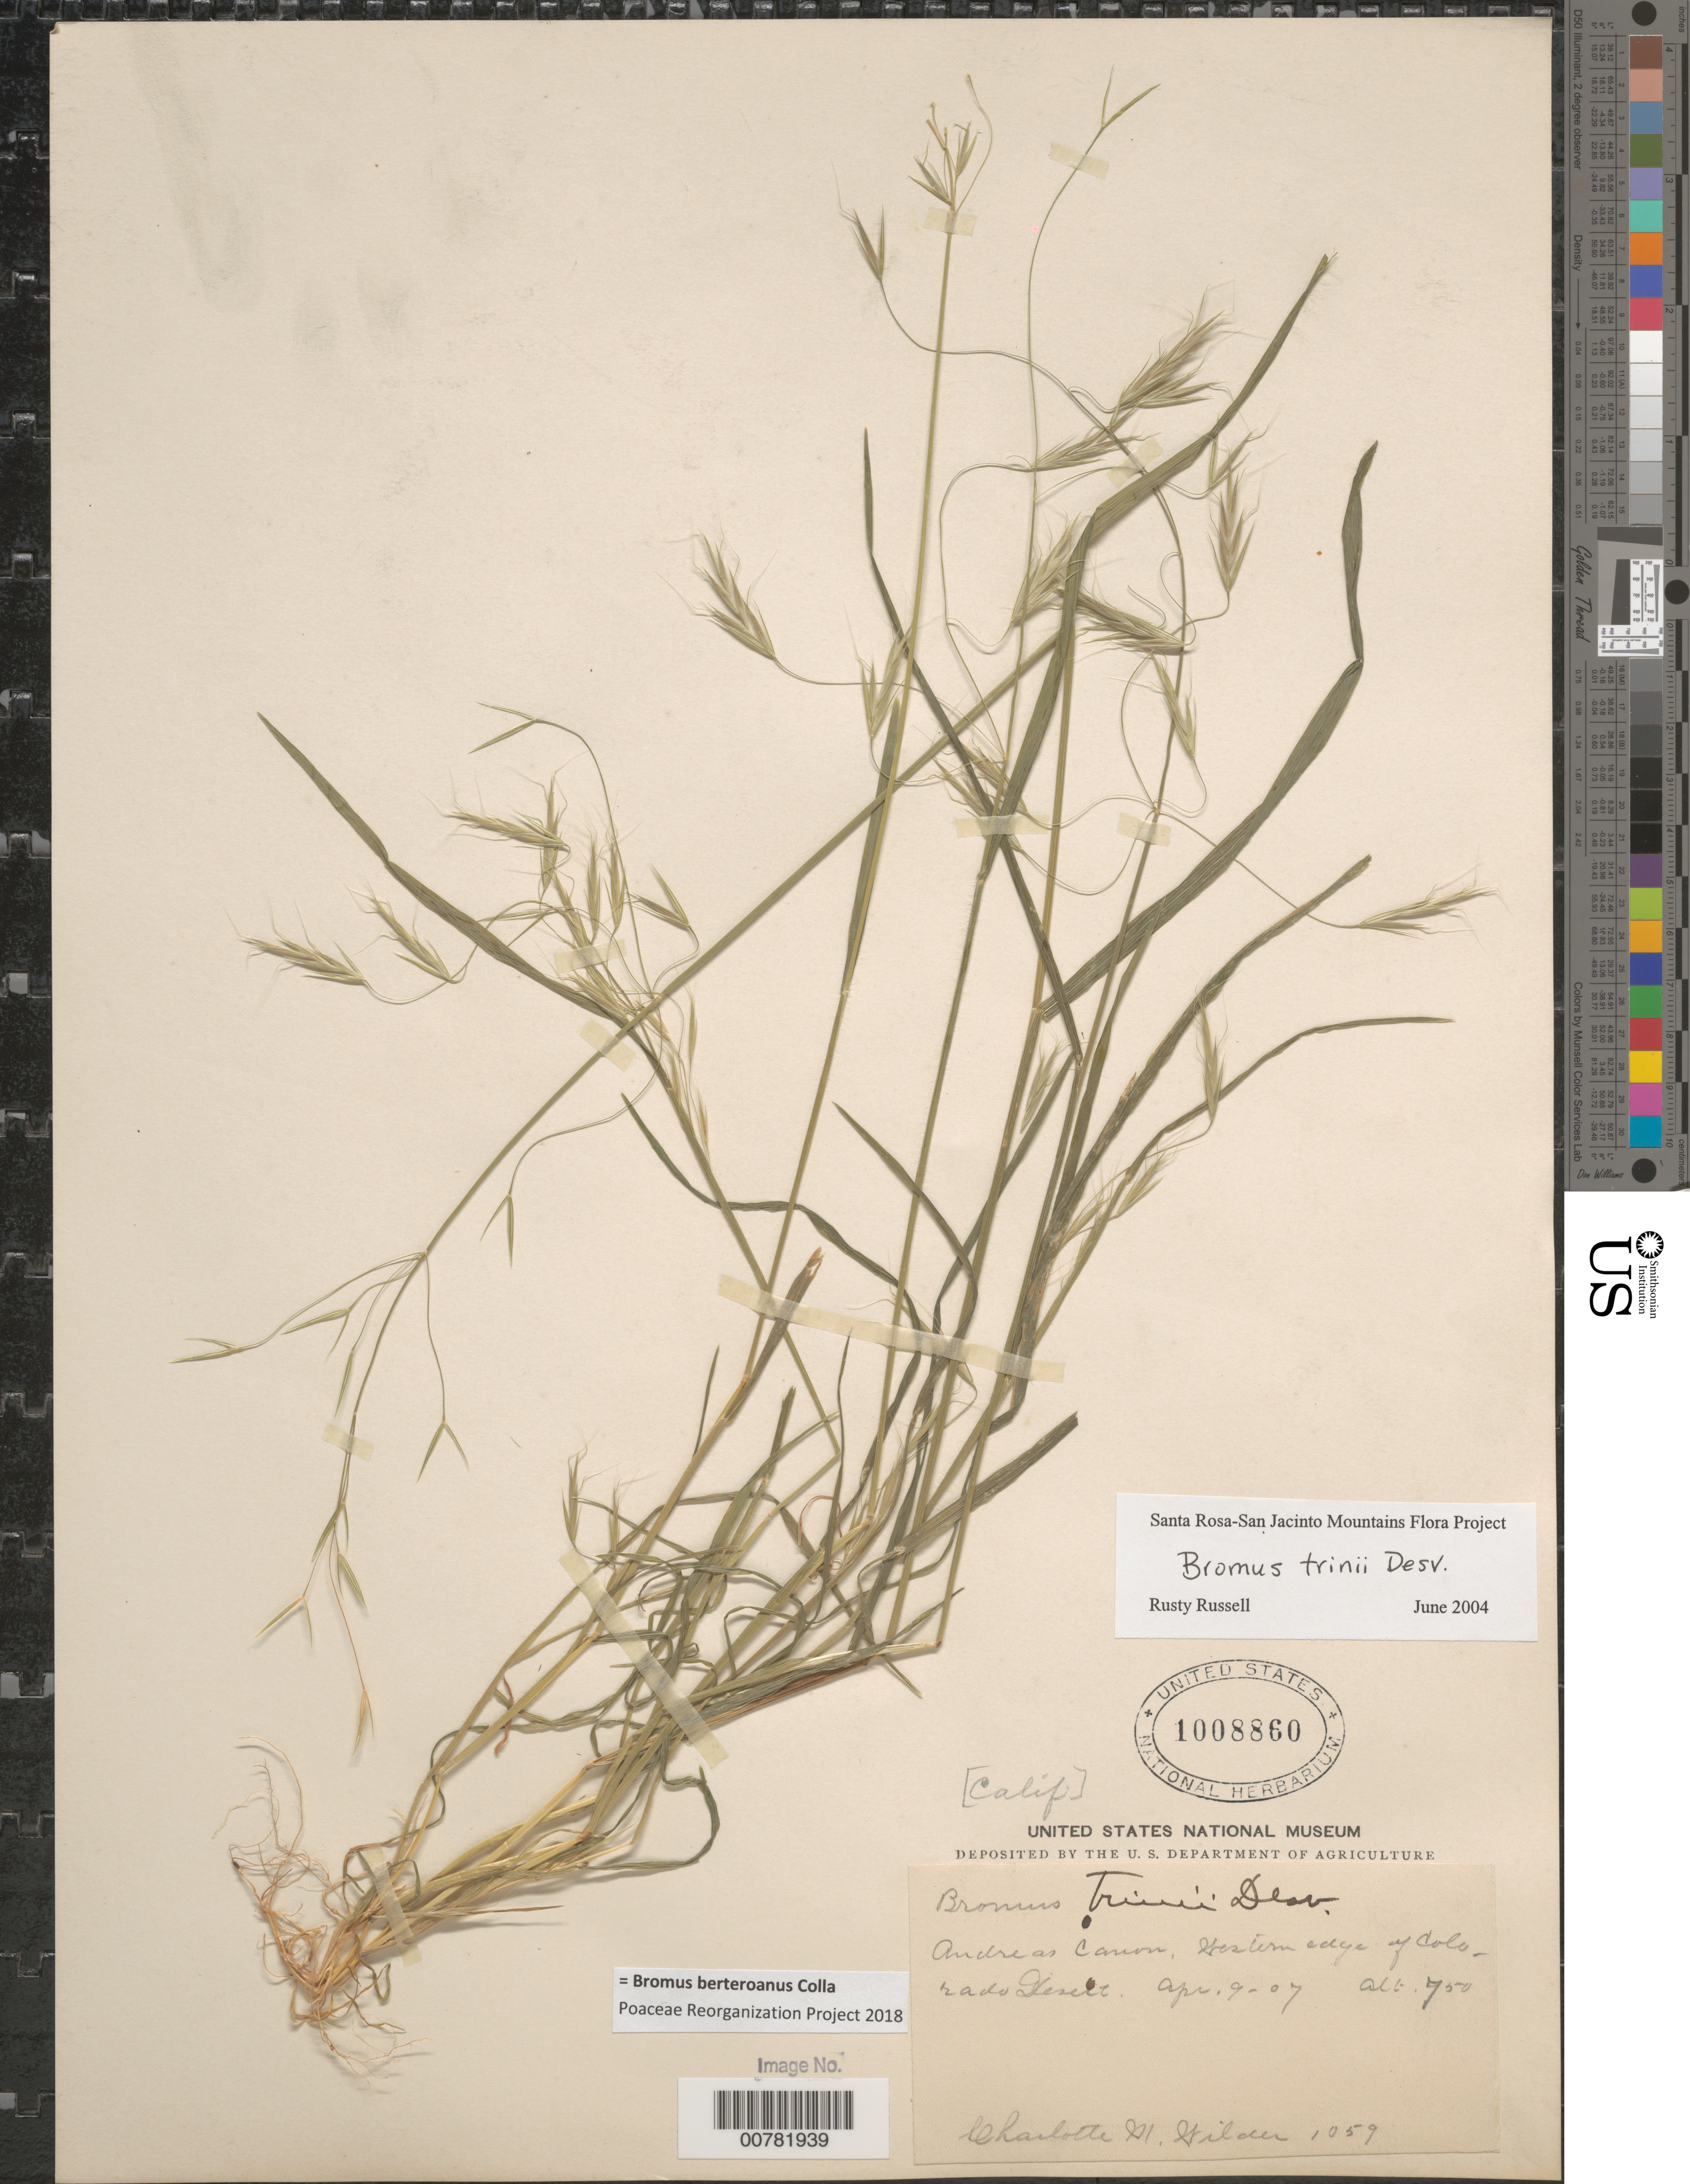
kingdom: Plantae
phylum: Tracheophyta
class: Liliopsida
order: Poales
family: Poaceae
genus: Bromus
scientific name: Bromus berteroanus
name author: Colla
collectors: C. Wilder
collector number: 1059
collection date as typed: Transcribed d/m/y: 9/4/7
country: United States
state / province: California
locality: Andreas Canon, Western edge of Colorado Desert.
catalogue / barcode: US 1008860